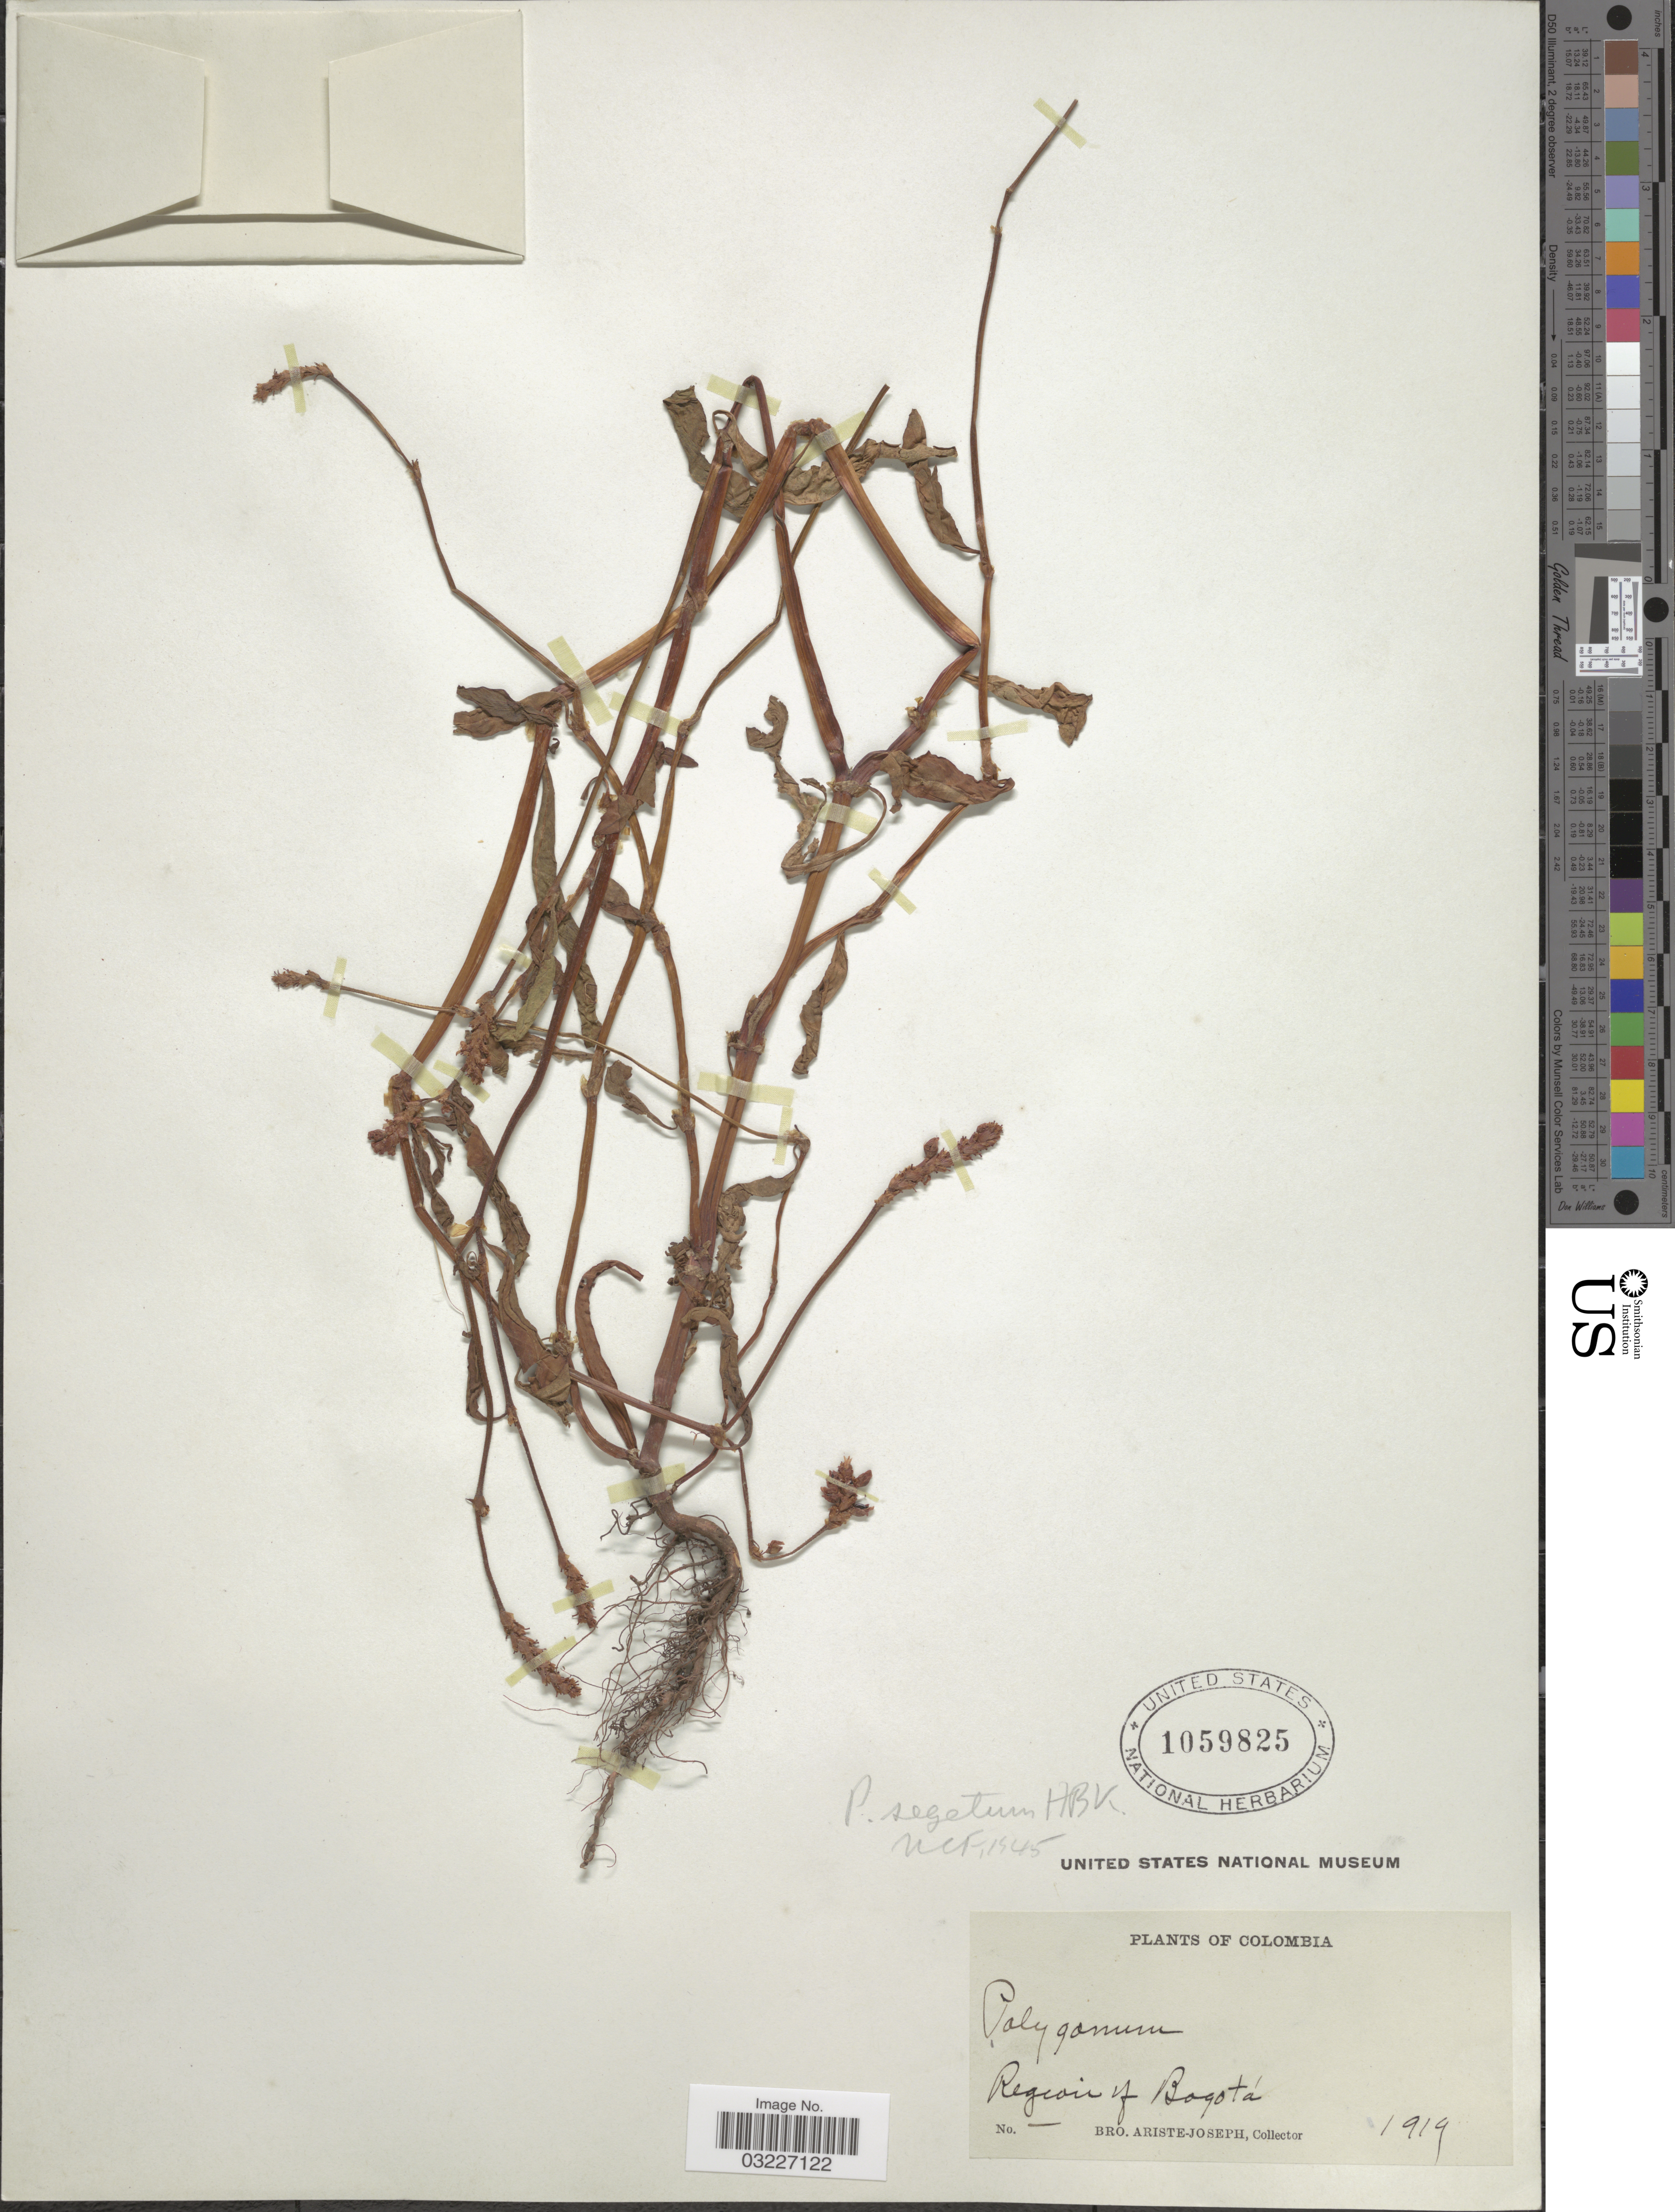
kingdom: Plantae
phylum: Tracheophyta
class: Magnoliopsida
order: Caryophyllales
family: Polygonaceae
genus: Polygonum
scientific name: Polygonum segetum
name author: Kunth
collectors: Bro. Ariste-Joseph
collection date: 1919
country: Colombia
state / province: Bogota D.C.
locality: Region of Bogotá.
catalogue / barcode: US 1059825